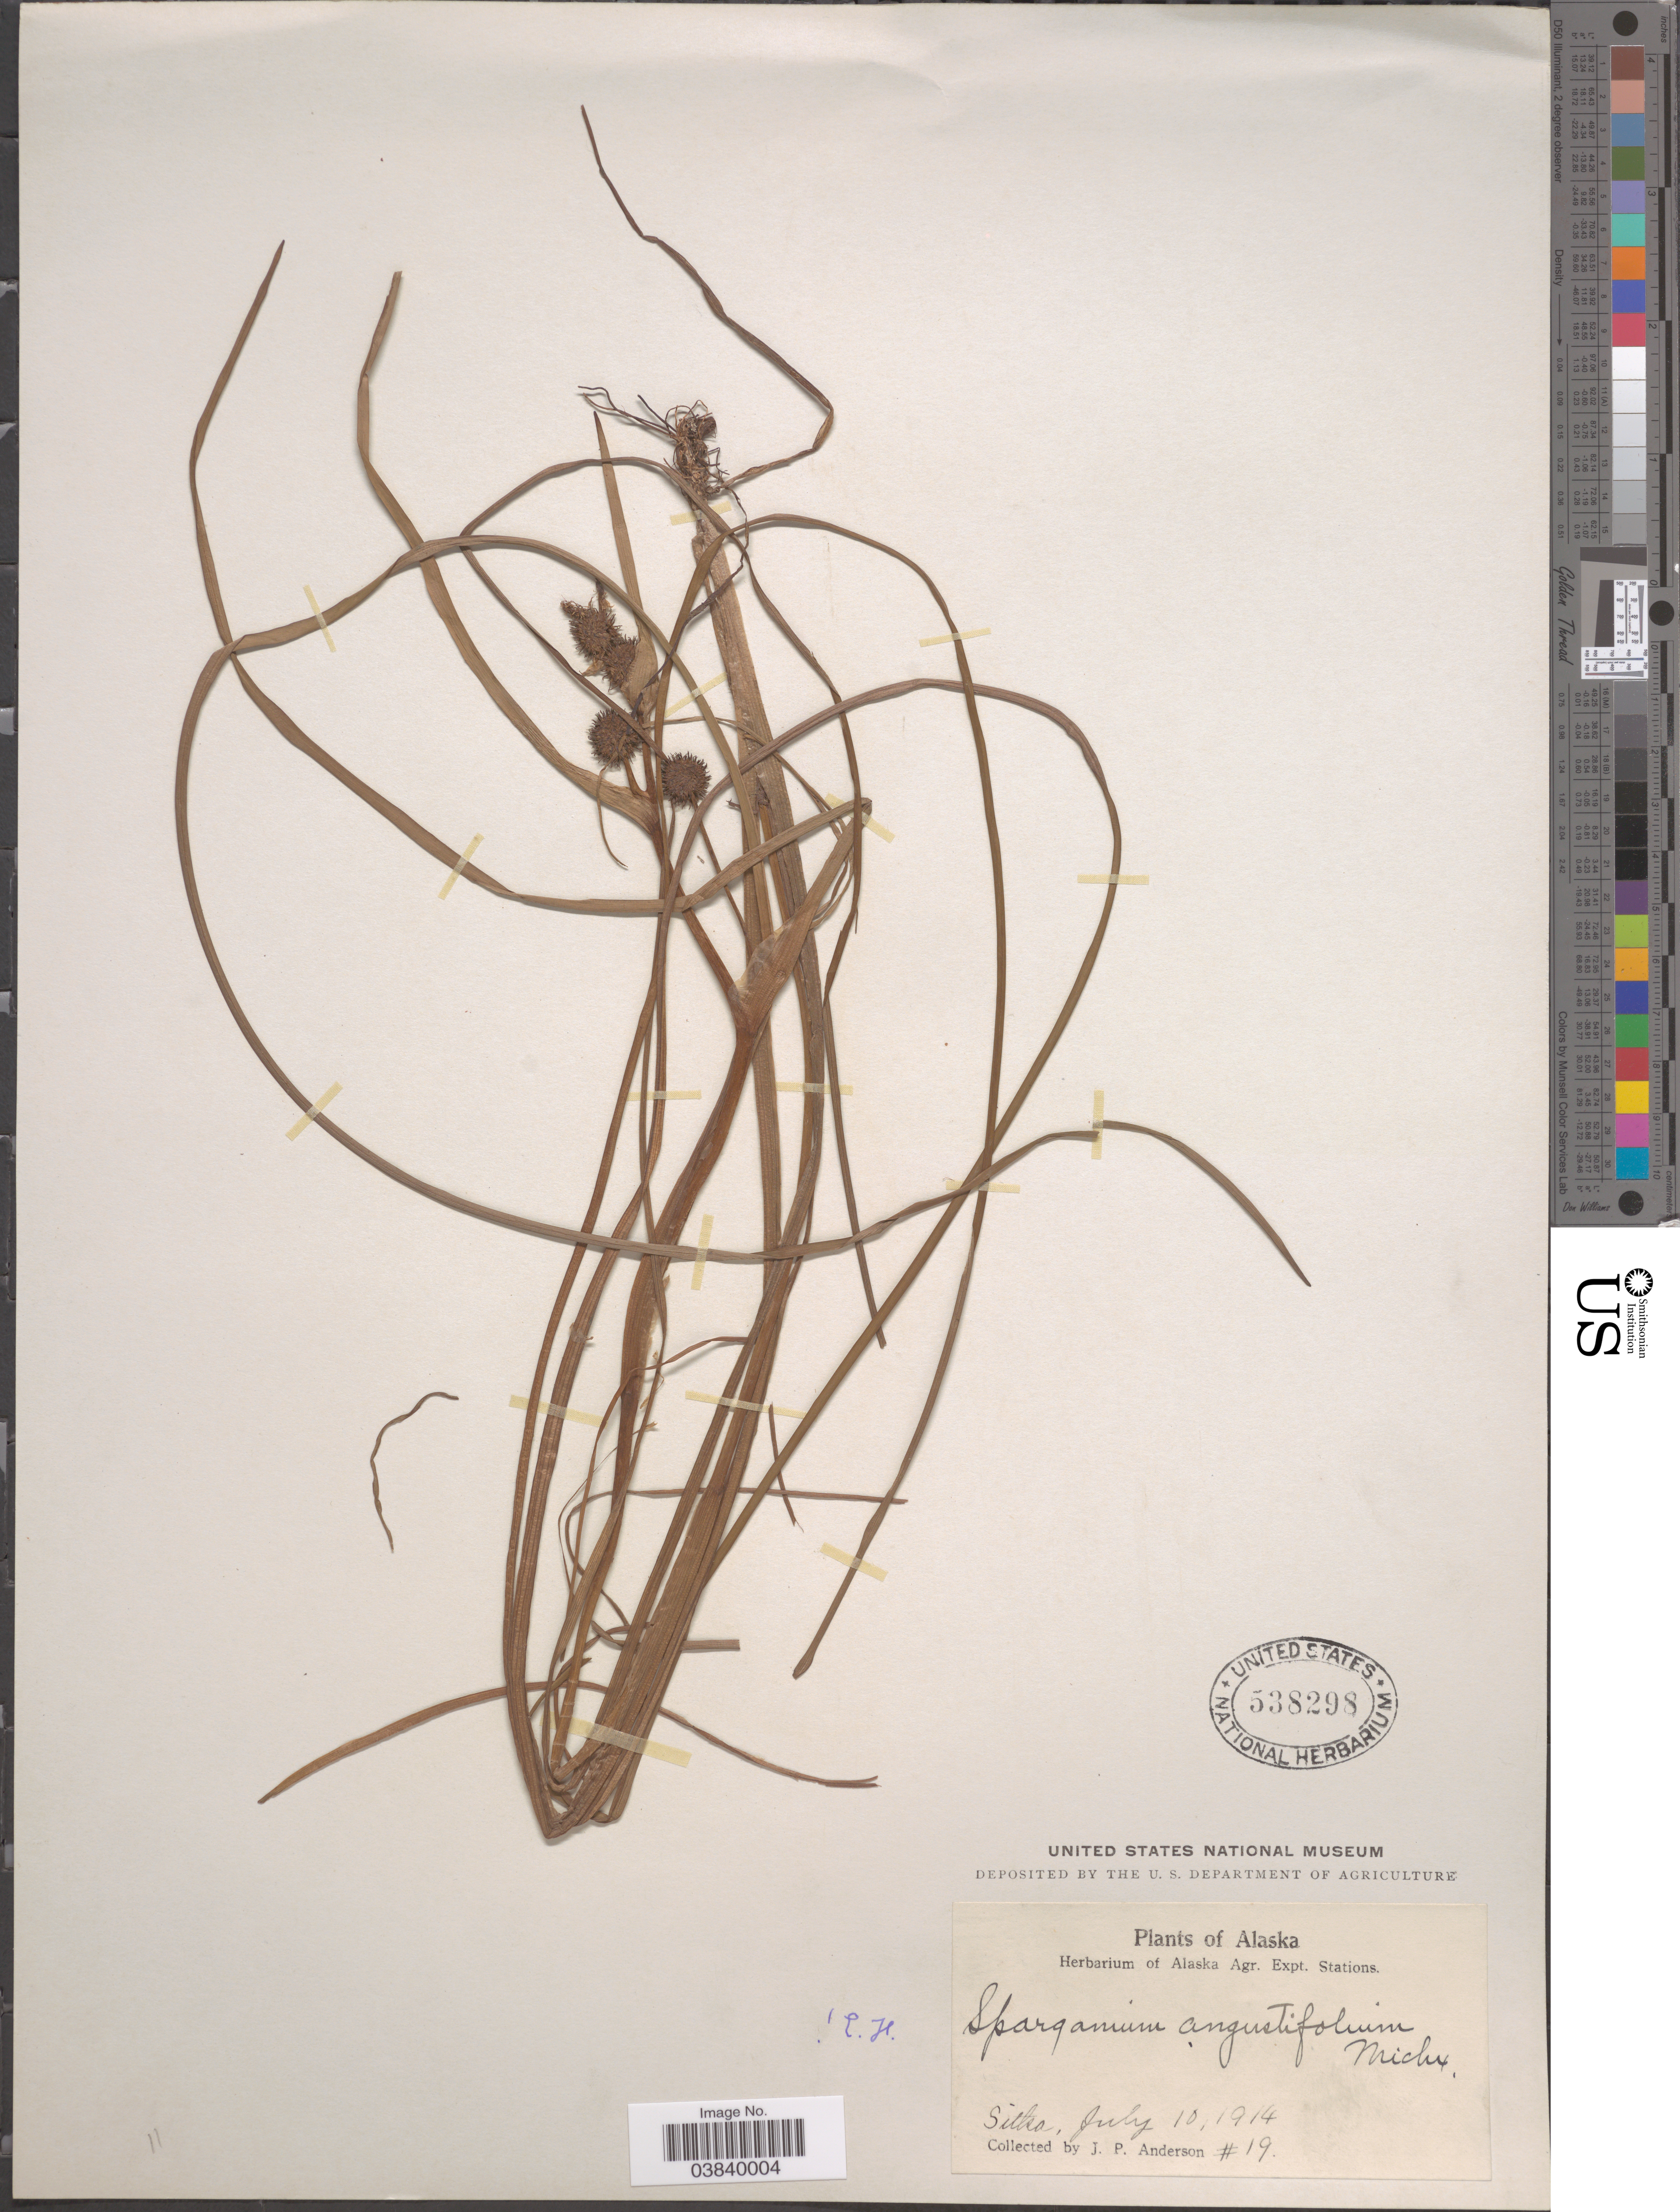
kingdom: Plantae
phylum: Tracheophyta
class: Liliopsida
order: Poales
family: Typhaceae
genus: Sparganium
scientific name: Sparganium angustifolium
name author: Michx.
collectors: J. P. Anderson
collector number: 19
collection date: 1914-07-10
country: United States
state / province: Alaska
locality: Sitka.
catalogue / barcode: US 538298